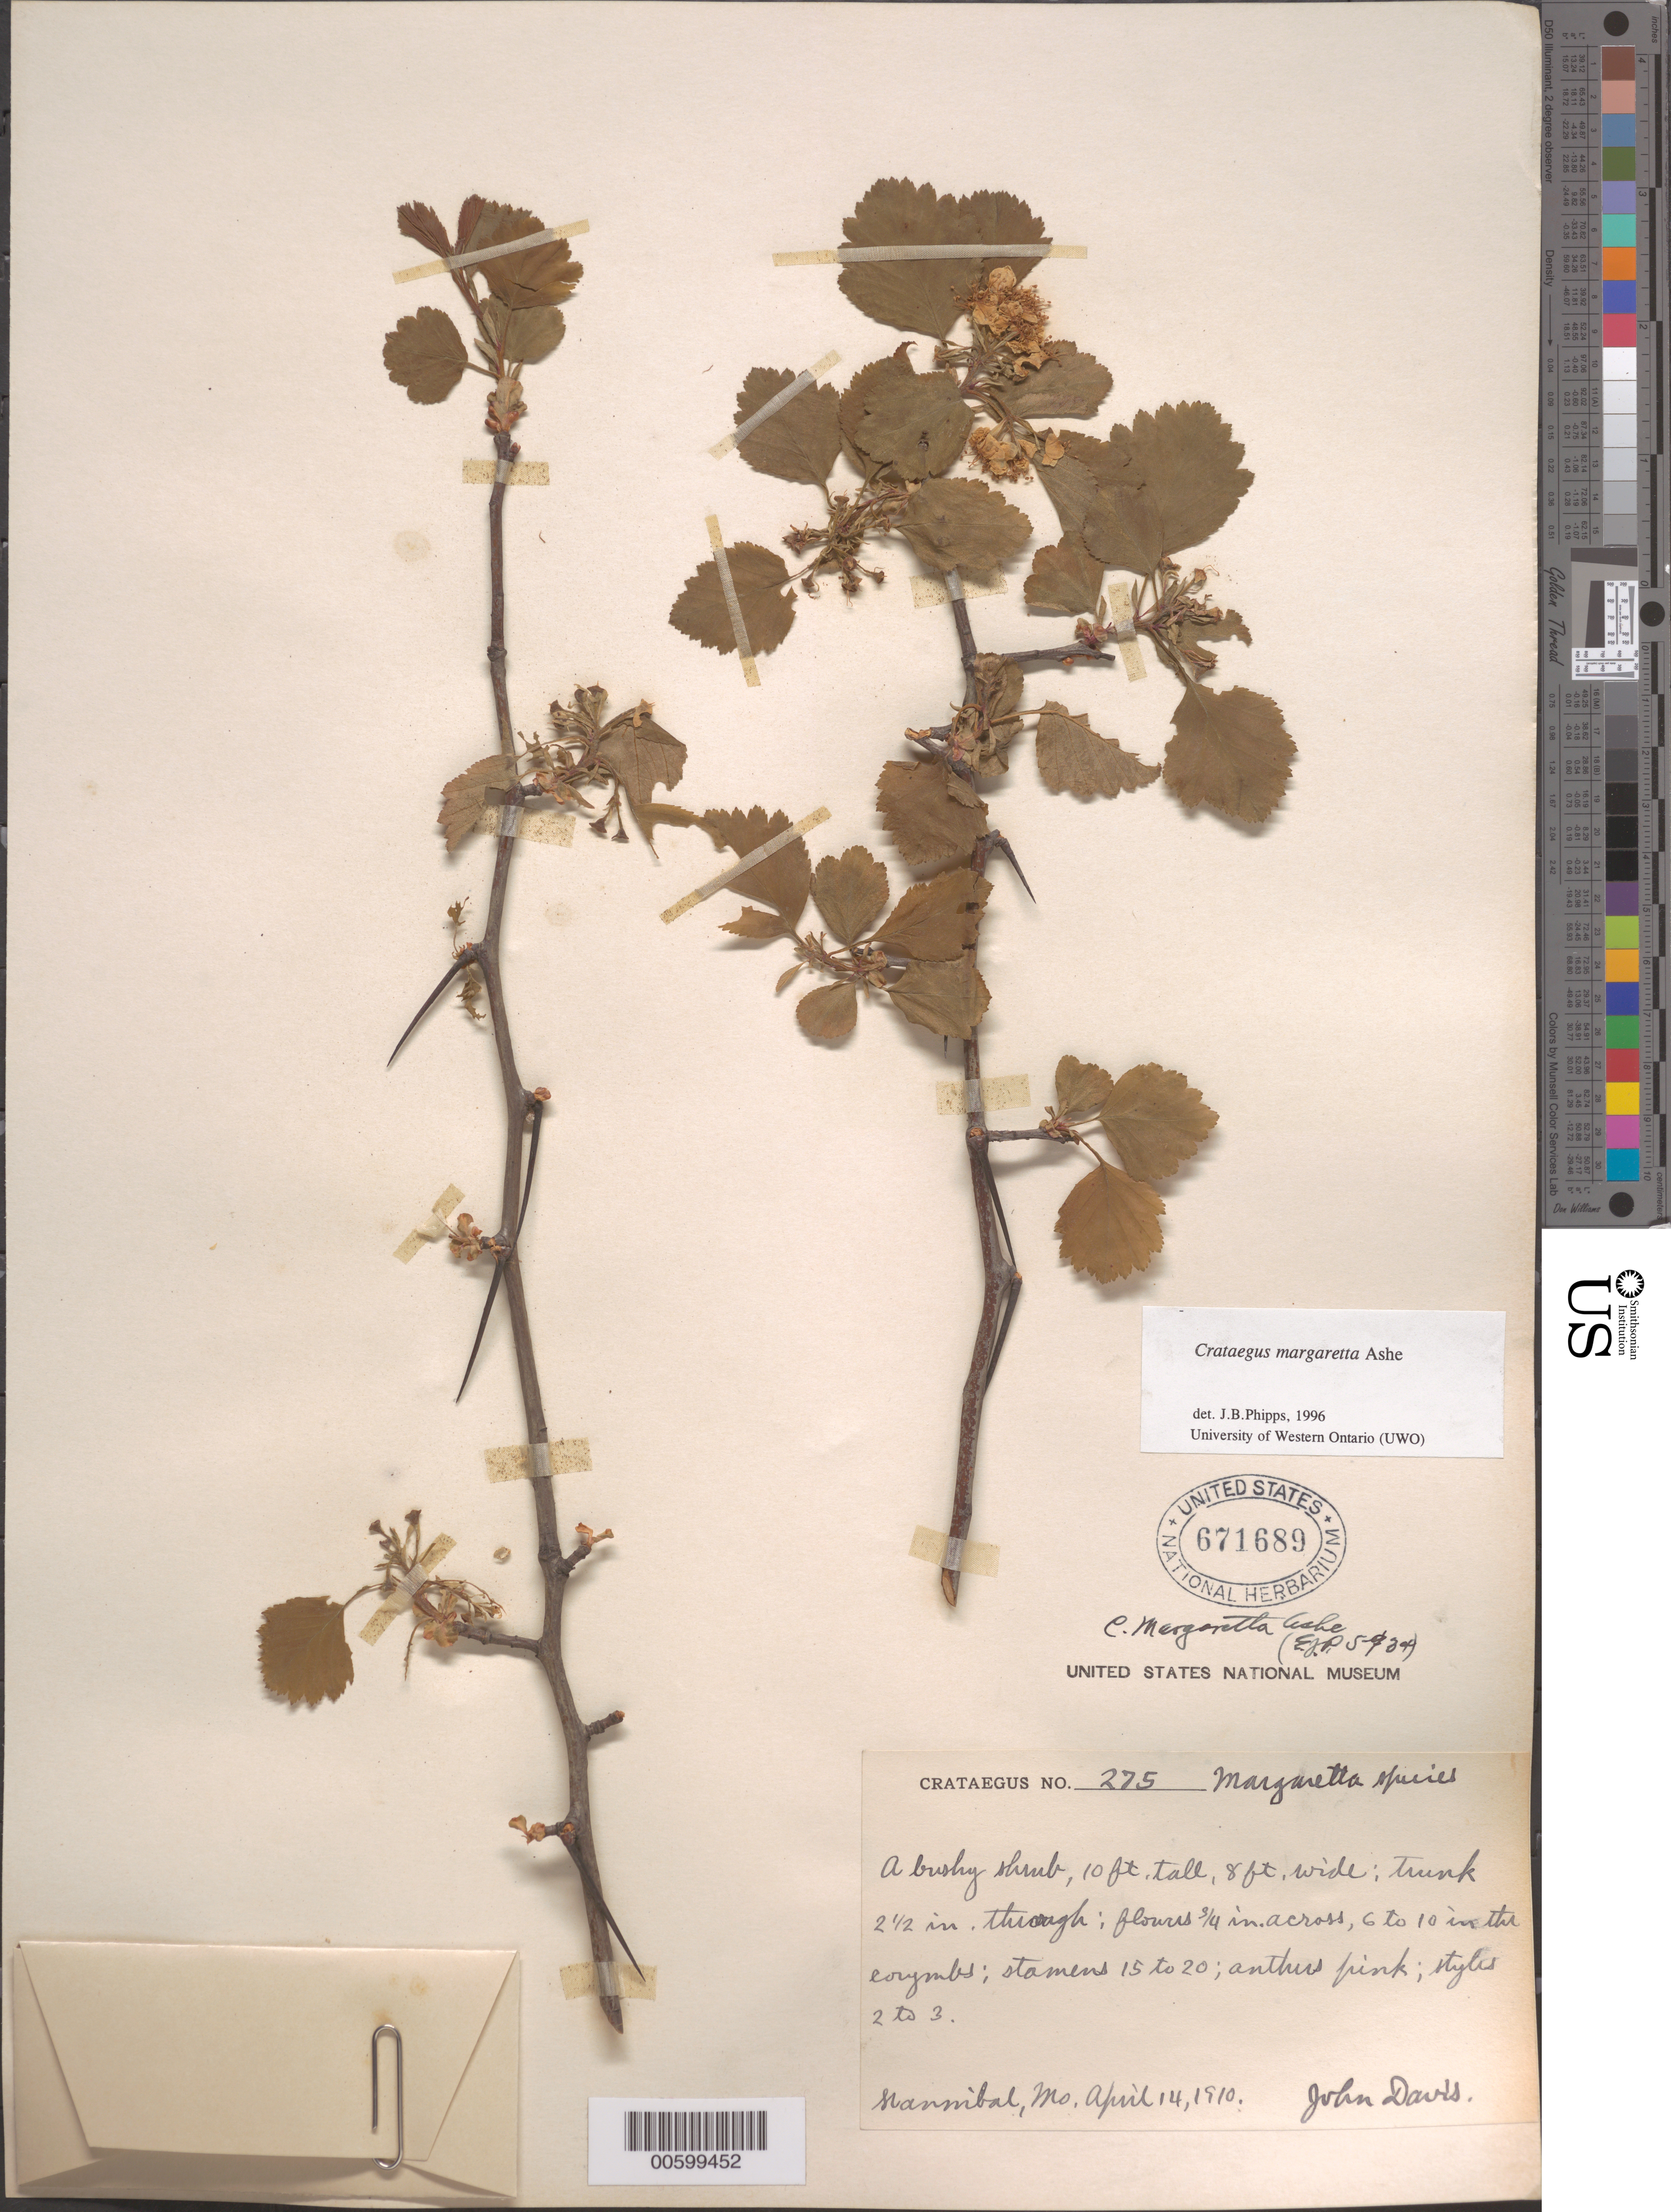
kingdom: Plantae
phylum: Tracheophyta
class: Magnoliopsida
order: Rosales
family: Rosaceae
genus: Crataegus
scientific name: Crataegus margarettae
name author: Ashe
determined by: Palmer, E. J.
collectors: J. Davis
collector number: Crataegus 275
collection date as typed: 14 Apr 1910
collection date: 1910-04-14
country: United States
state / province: Missouri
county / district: Marion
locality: Hannibal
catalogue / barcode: US 671689